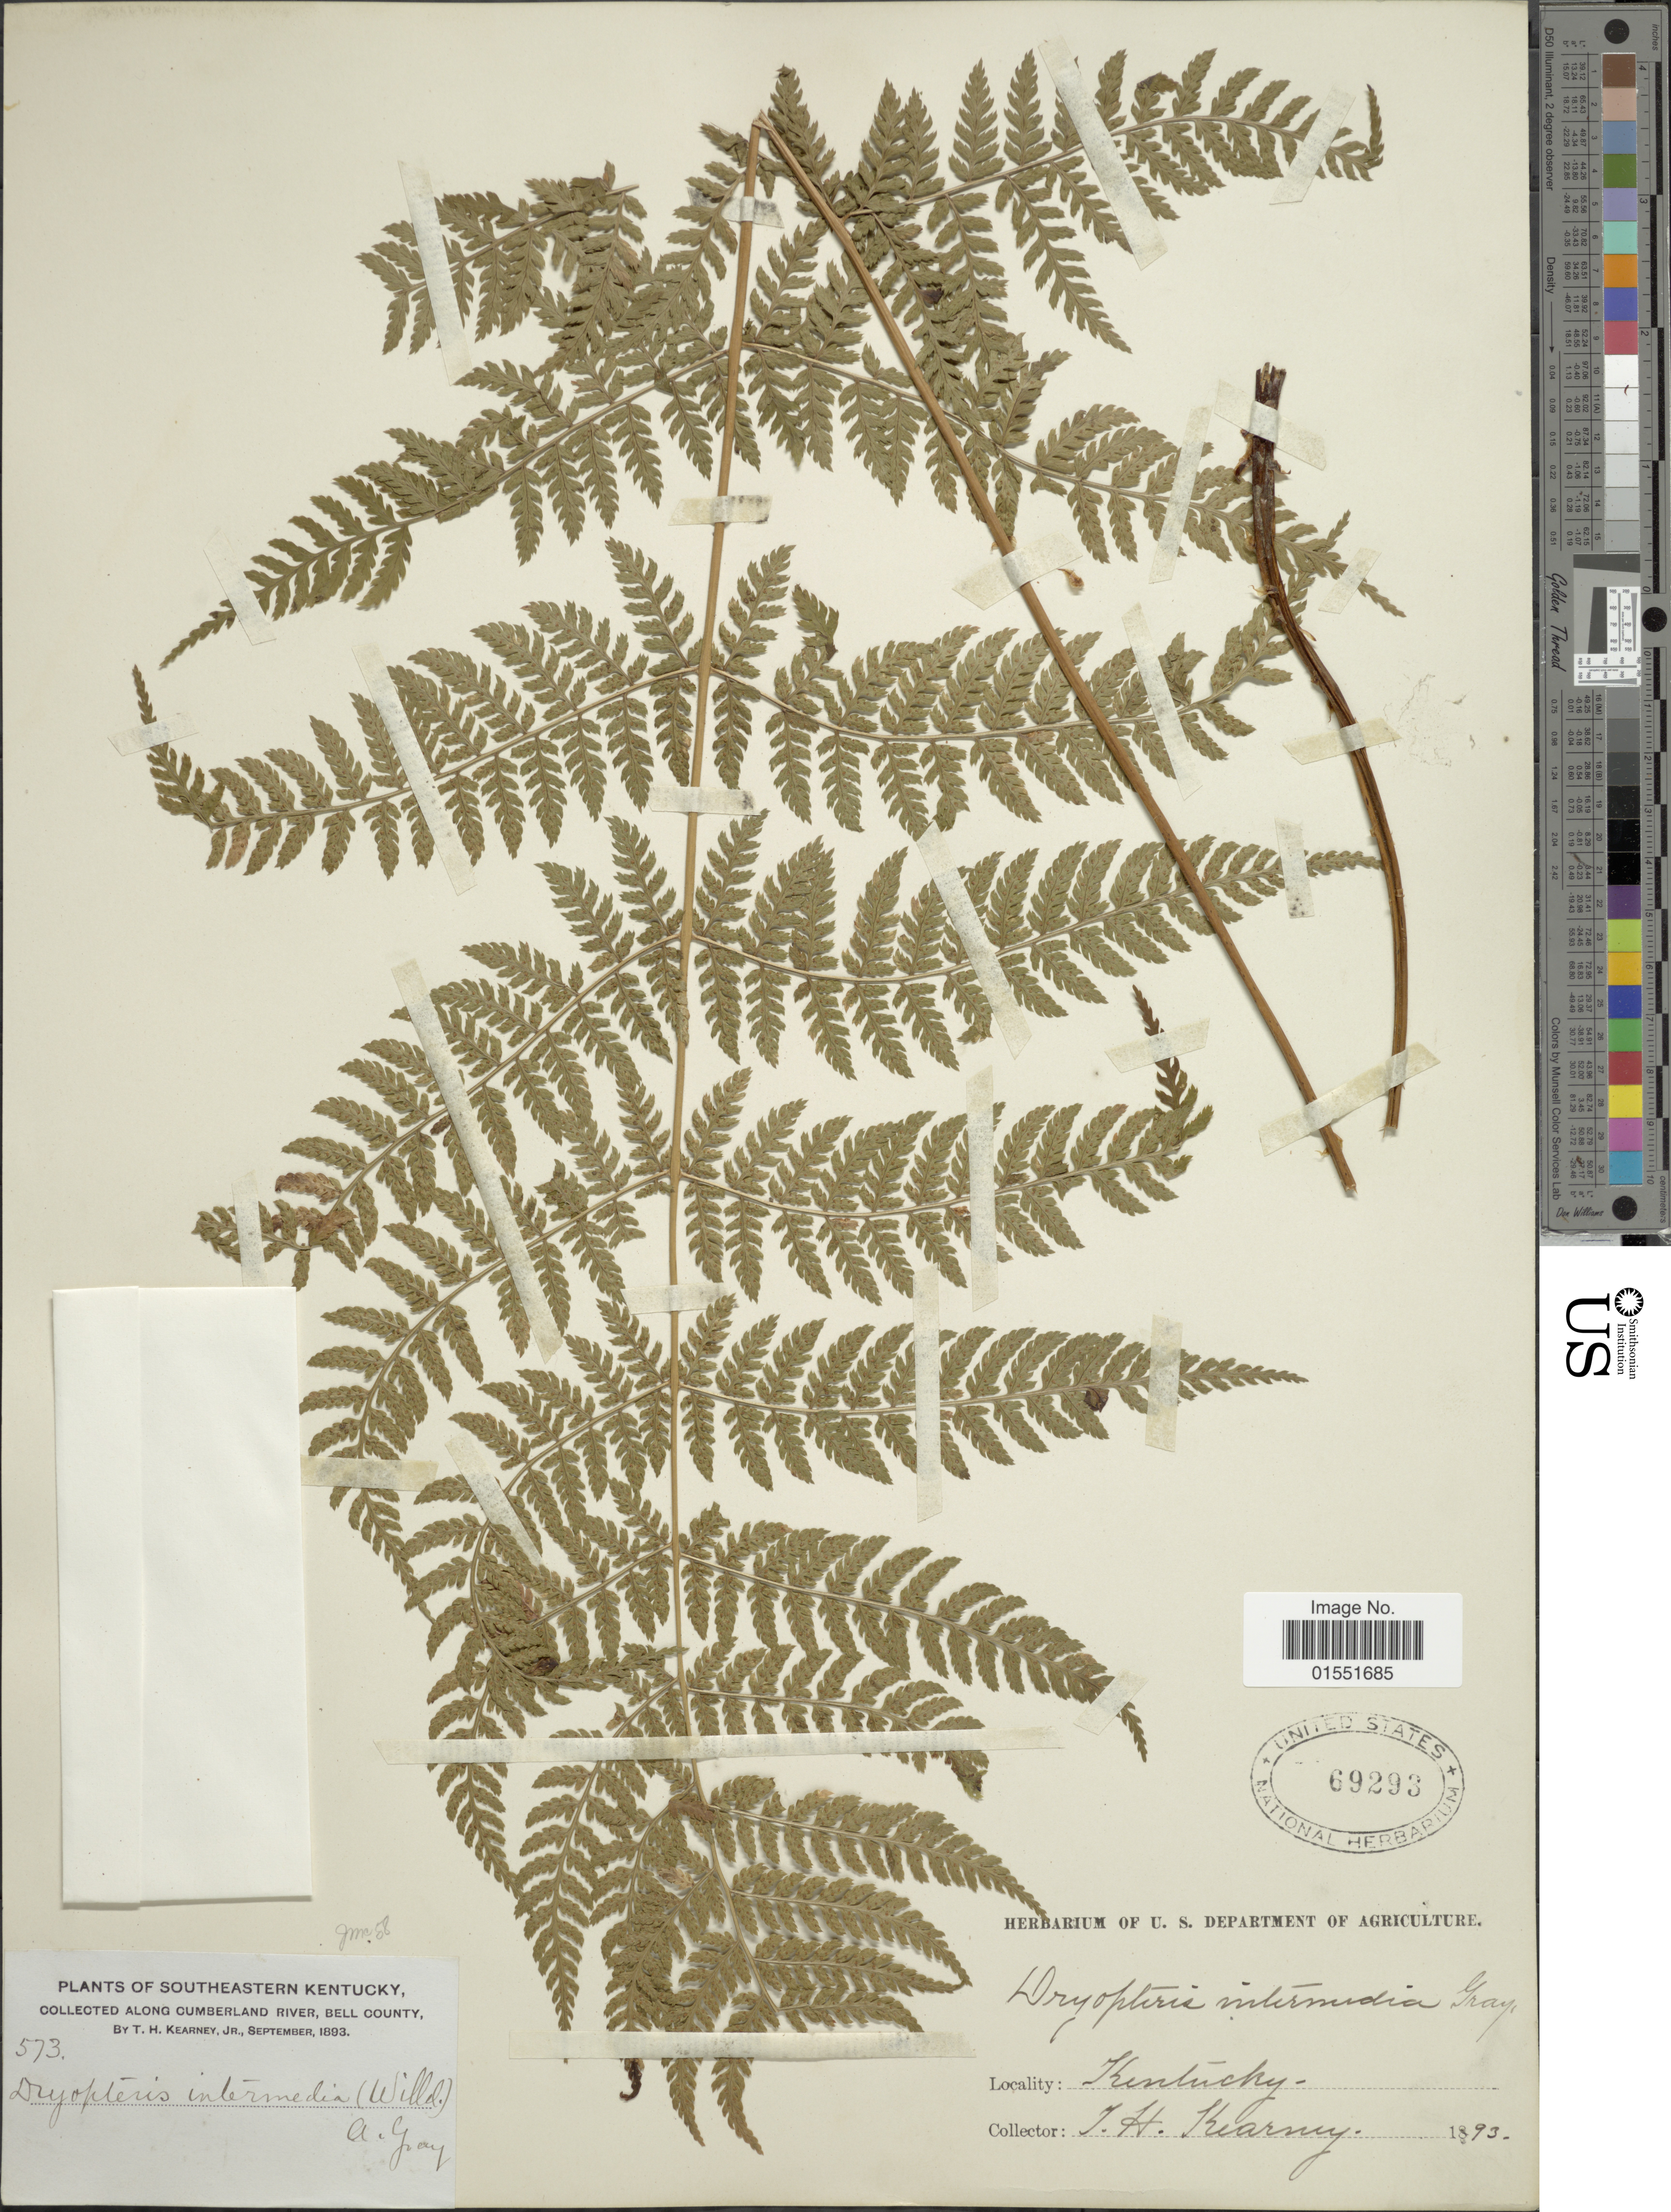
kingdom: Plantae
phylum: Tracheophyta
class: Polypodiopsida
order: Polypodiales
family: Dryopteridaceae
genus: Dryopteris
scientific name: Dryopteris intermedia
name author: (Muhl.) A. Gray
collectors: T. H. Kearney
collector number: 573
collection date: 1893-09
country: United States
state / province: Kentucky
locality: Southeastern Kentucky. Along Cumberland River, Bell County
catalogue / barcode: US 69293